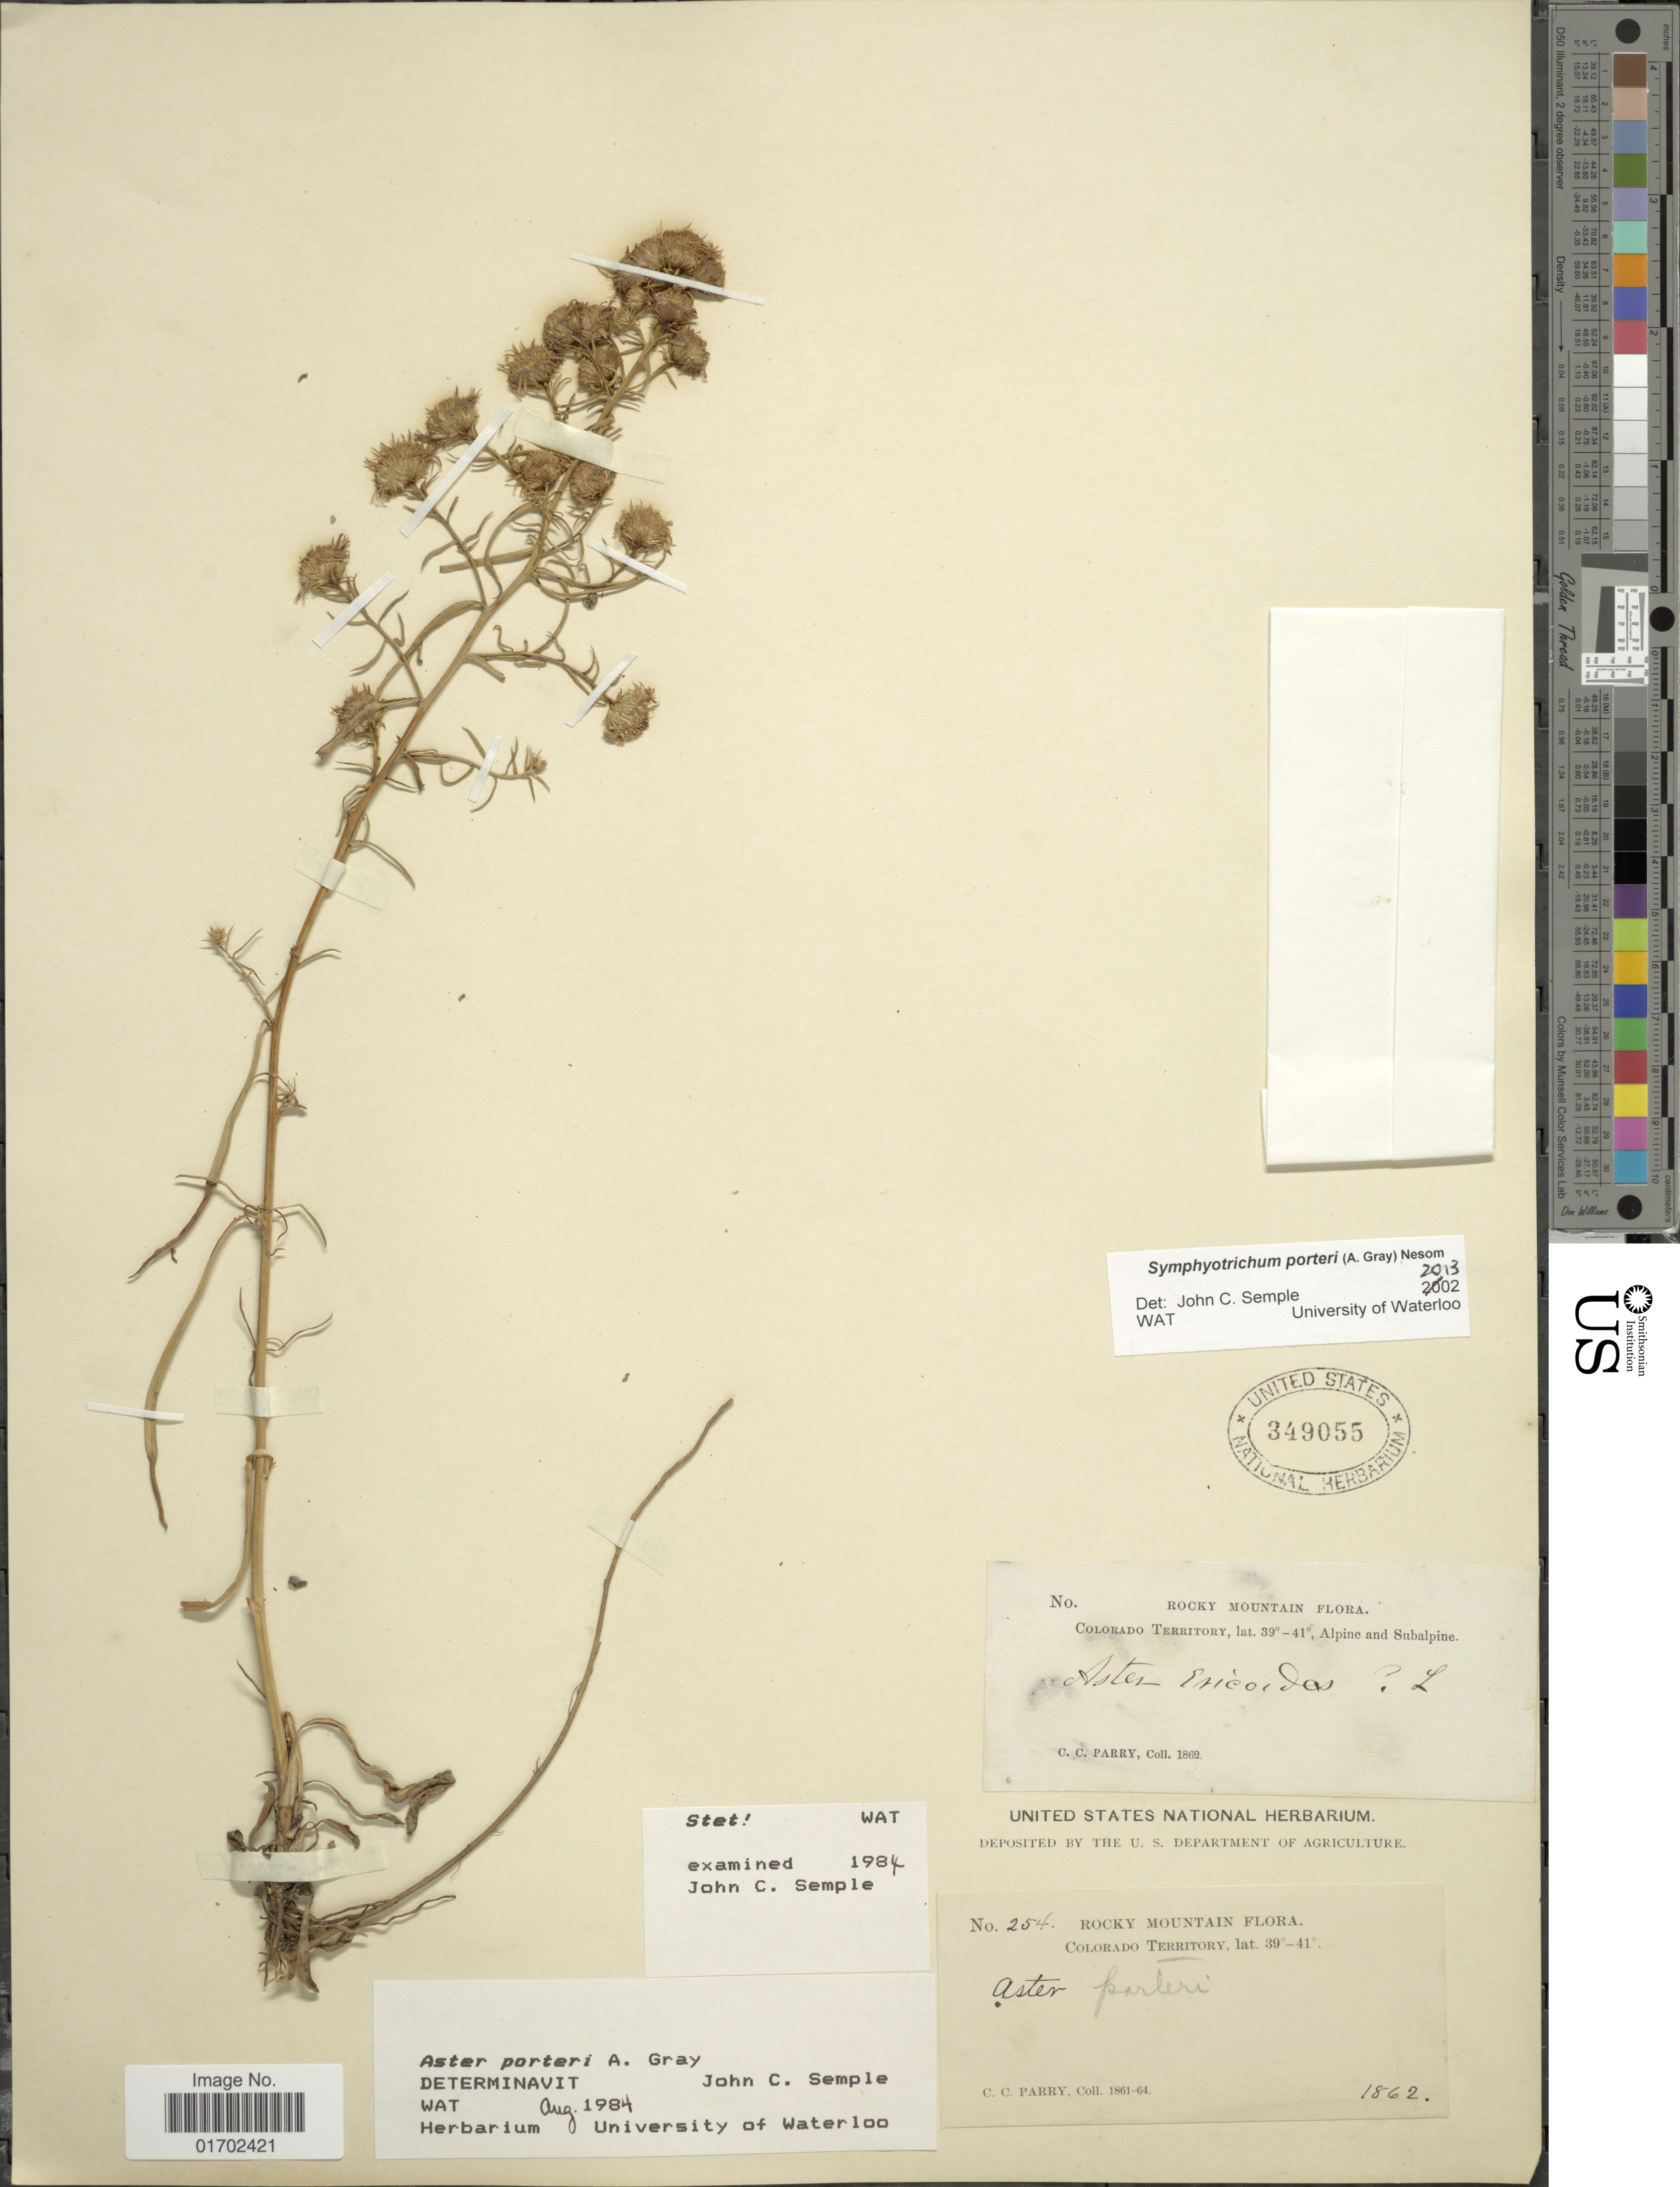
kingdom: Plantae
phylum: Tracheophyta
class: Magnoliopsida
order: Asterales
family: Asteraceae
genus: Symphyotrichum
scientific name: Symphyotrichum porteri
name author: (A. Gray) G.L. Nesom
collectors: C. C. Parry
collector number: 254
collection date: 1862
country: United States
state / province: Colorado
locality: Rocky Mountain. Colorado Territory.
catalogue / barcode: US 349055